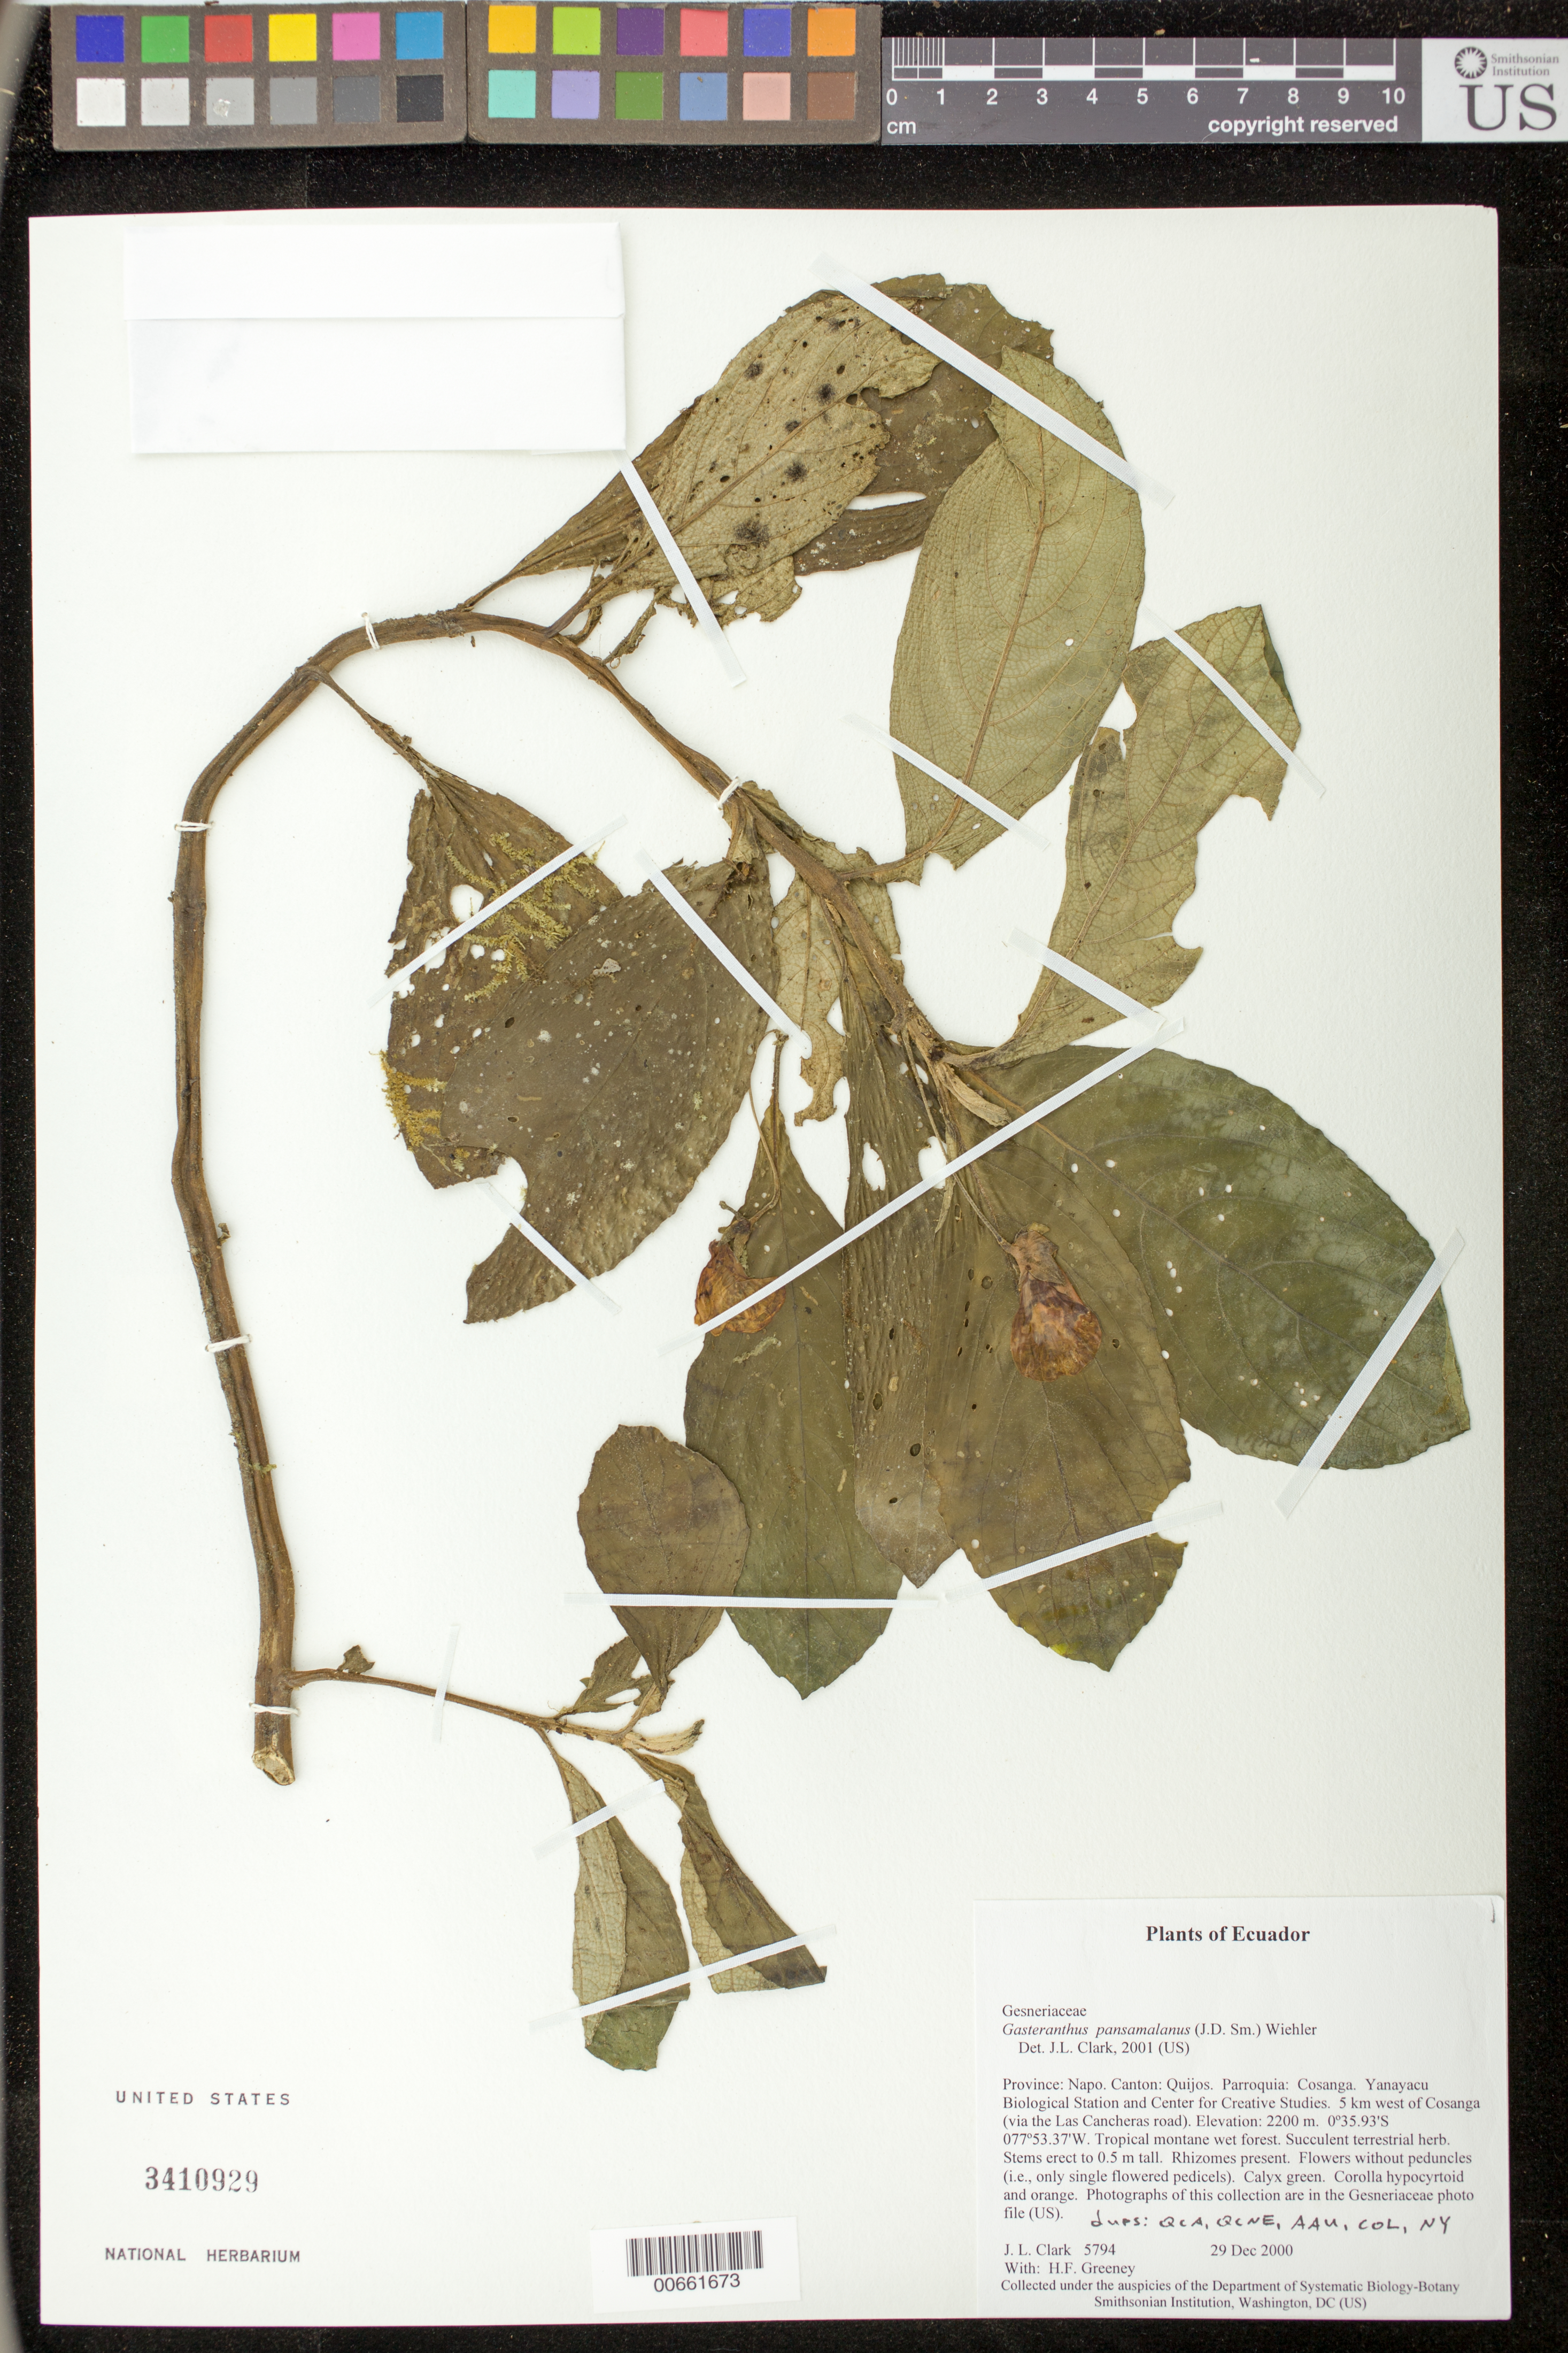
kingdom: Plantae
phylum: Tracheophyta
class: Magnoliopsida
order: Lamiales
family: Gesneriaceae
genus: Gasteranthus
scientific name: Gasteranthus pansamalanus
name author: (Donn. Sm.) Wiehler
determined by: Clark, J. L., (SEL), The Marie Selby Botanical Garden (UNITED STATES)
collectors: J. L. Clark & H. Greeney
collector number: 5794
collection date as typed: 29 Dec 2000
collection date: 2000-12-29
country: Ecuador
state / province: Napo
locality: Cantón: Quijos. Parroquia: Cosanga. Yanayacu Biological Station and Center for Creative Studies. 5 km west of Cosanga (via the Las Cancheras road).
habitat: Tropical montane wet forest.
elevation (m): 2200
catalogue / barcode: US 3410929